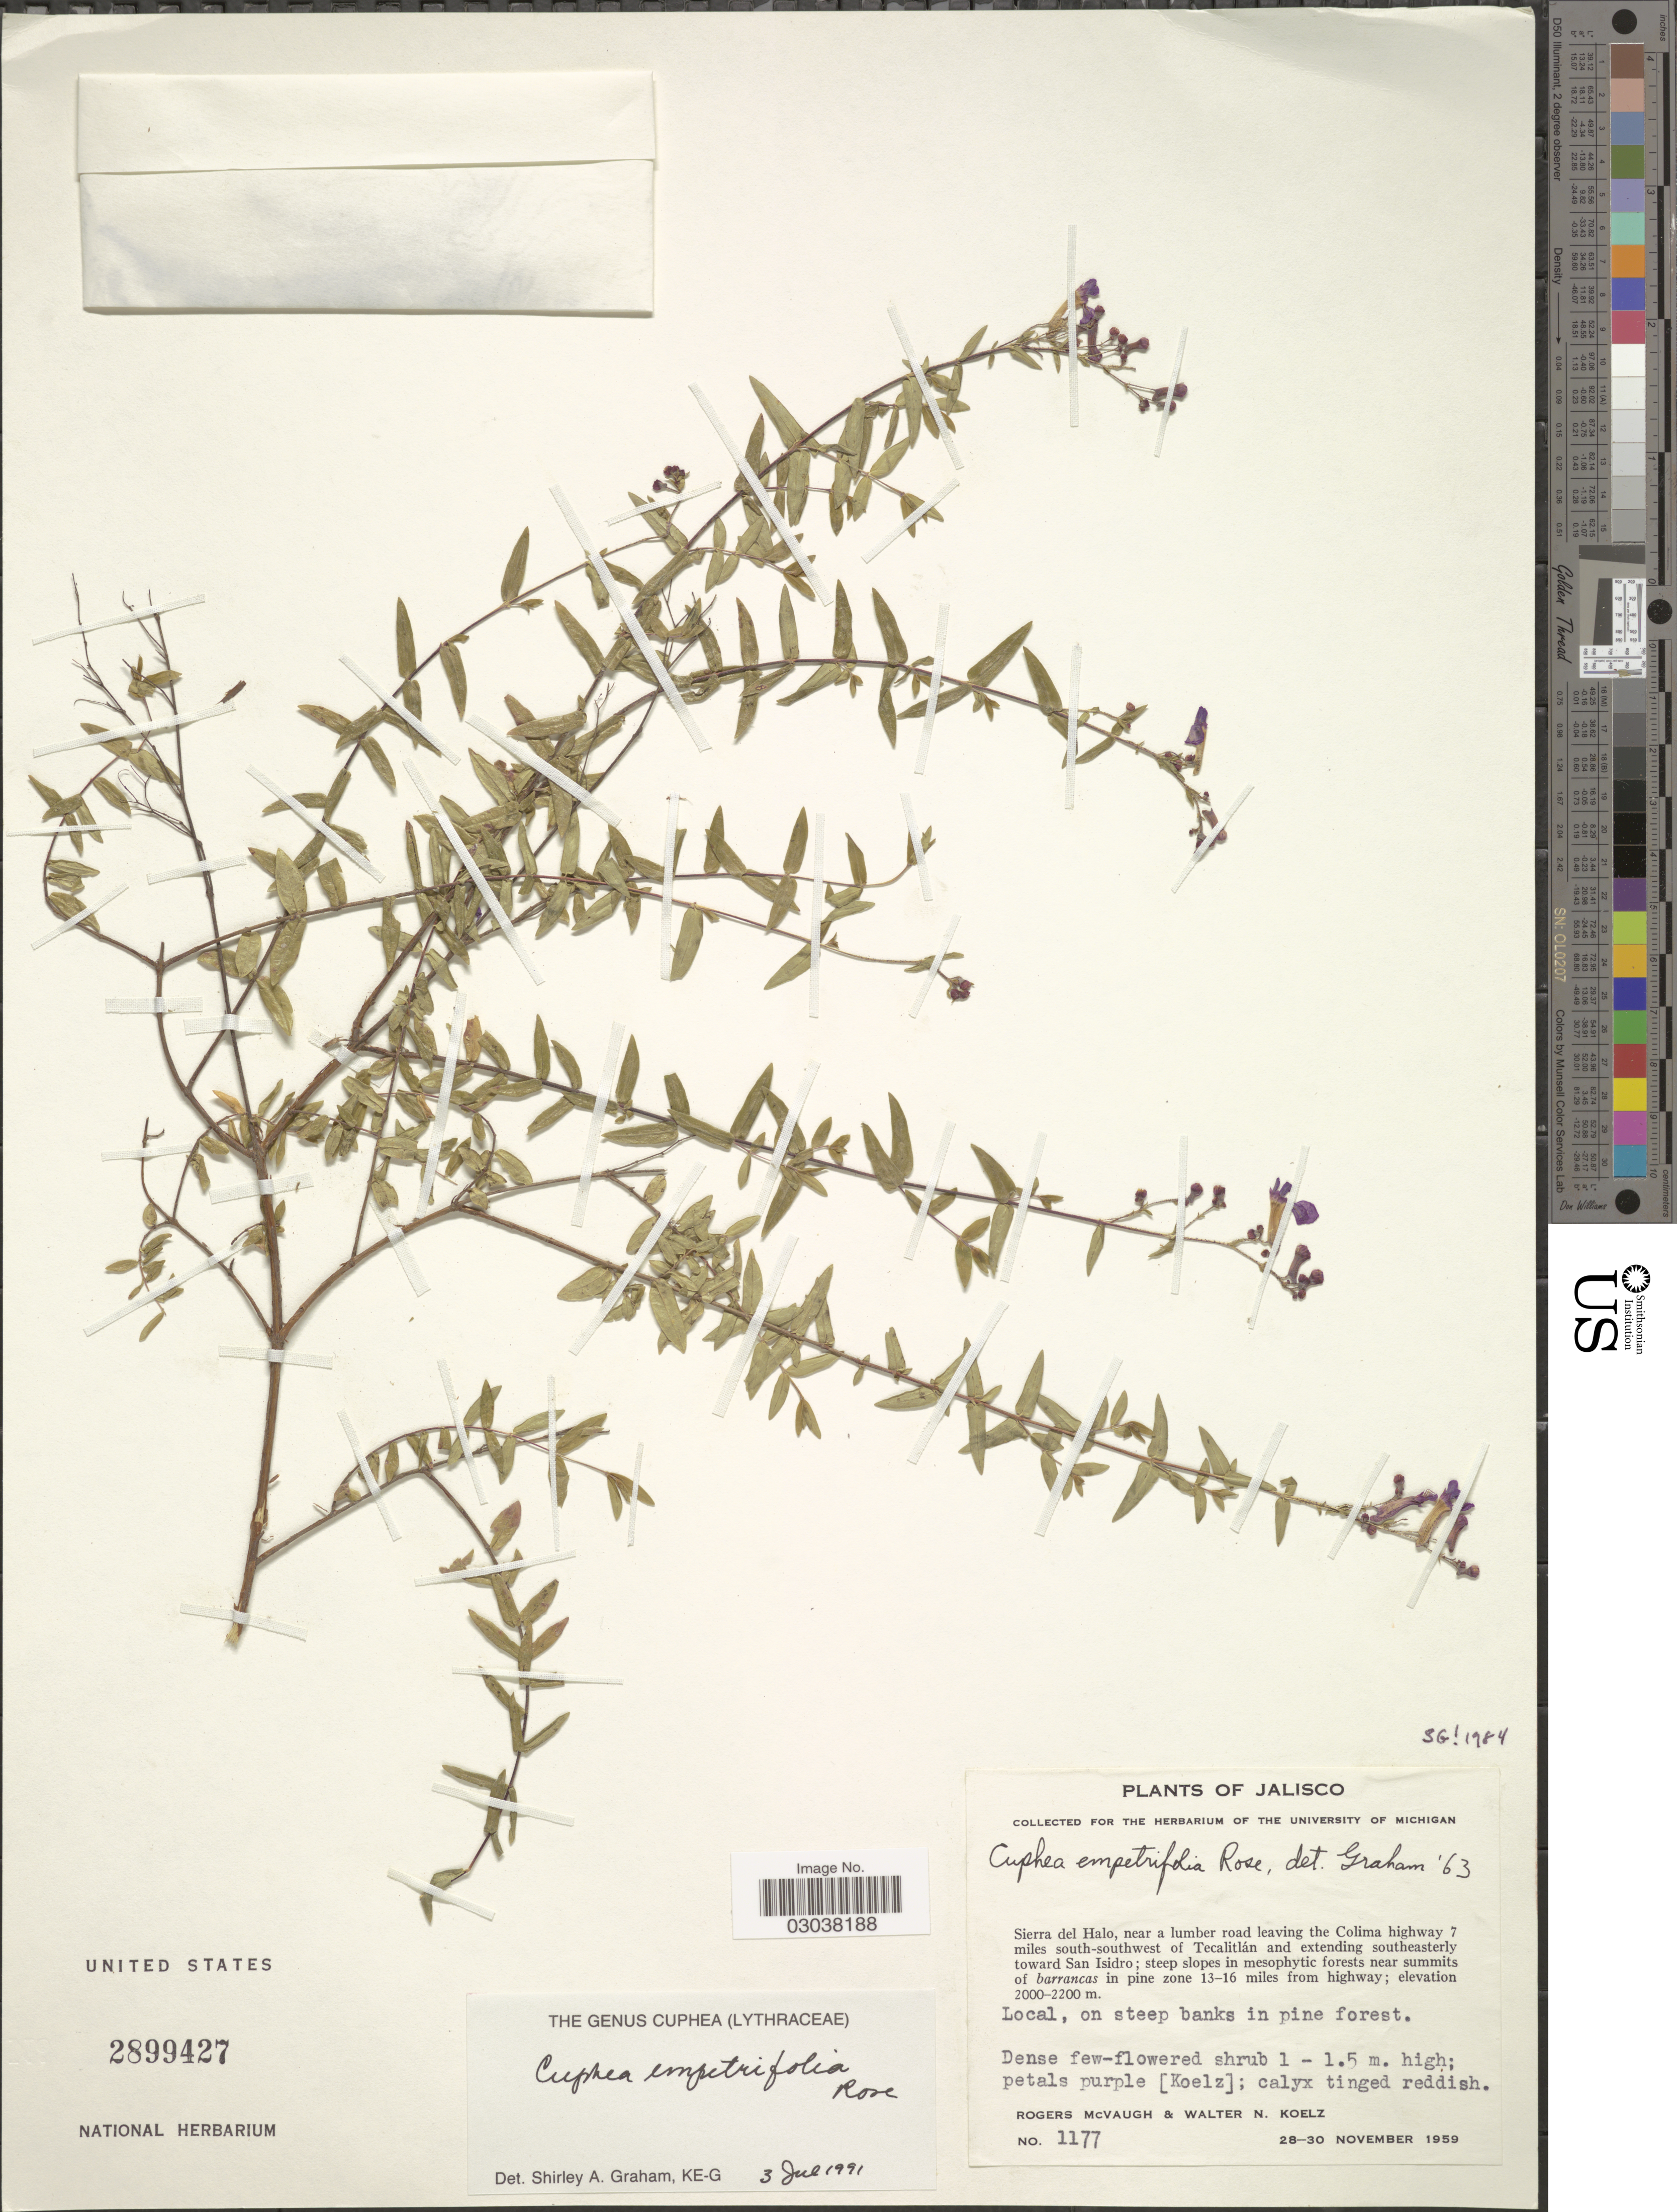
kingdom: Plantae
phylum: Tracheophyta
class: Magnoliopsida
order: Myrtales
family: Lythraceae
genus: Cuphea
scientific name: Cuphea empetrifolia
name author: Rose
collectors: R. McVaugh & W. N. Koelz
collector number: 1177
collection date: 1959-11-28/1959-11-30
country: Mexico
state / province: Jalisco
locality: Sierra del Halo, near a lumber road leaving the Colima highway 7 miles south-southwest of Tecalitlán and extending southeasterly toward San Isidro; steep slopes in mesophytic forests near summits of barrancas in pine zone 13-16 miles from highway.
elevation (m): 2000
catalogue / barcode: US 2899427